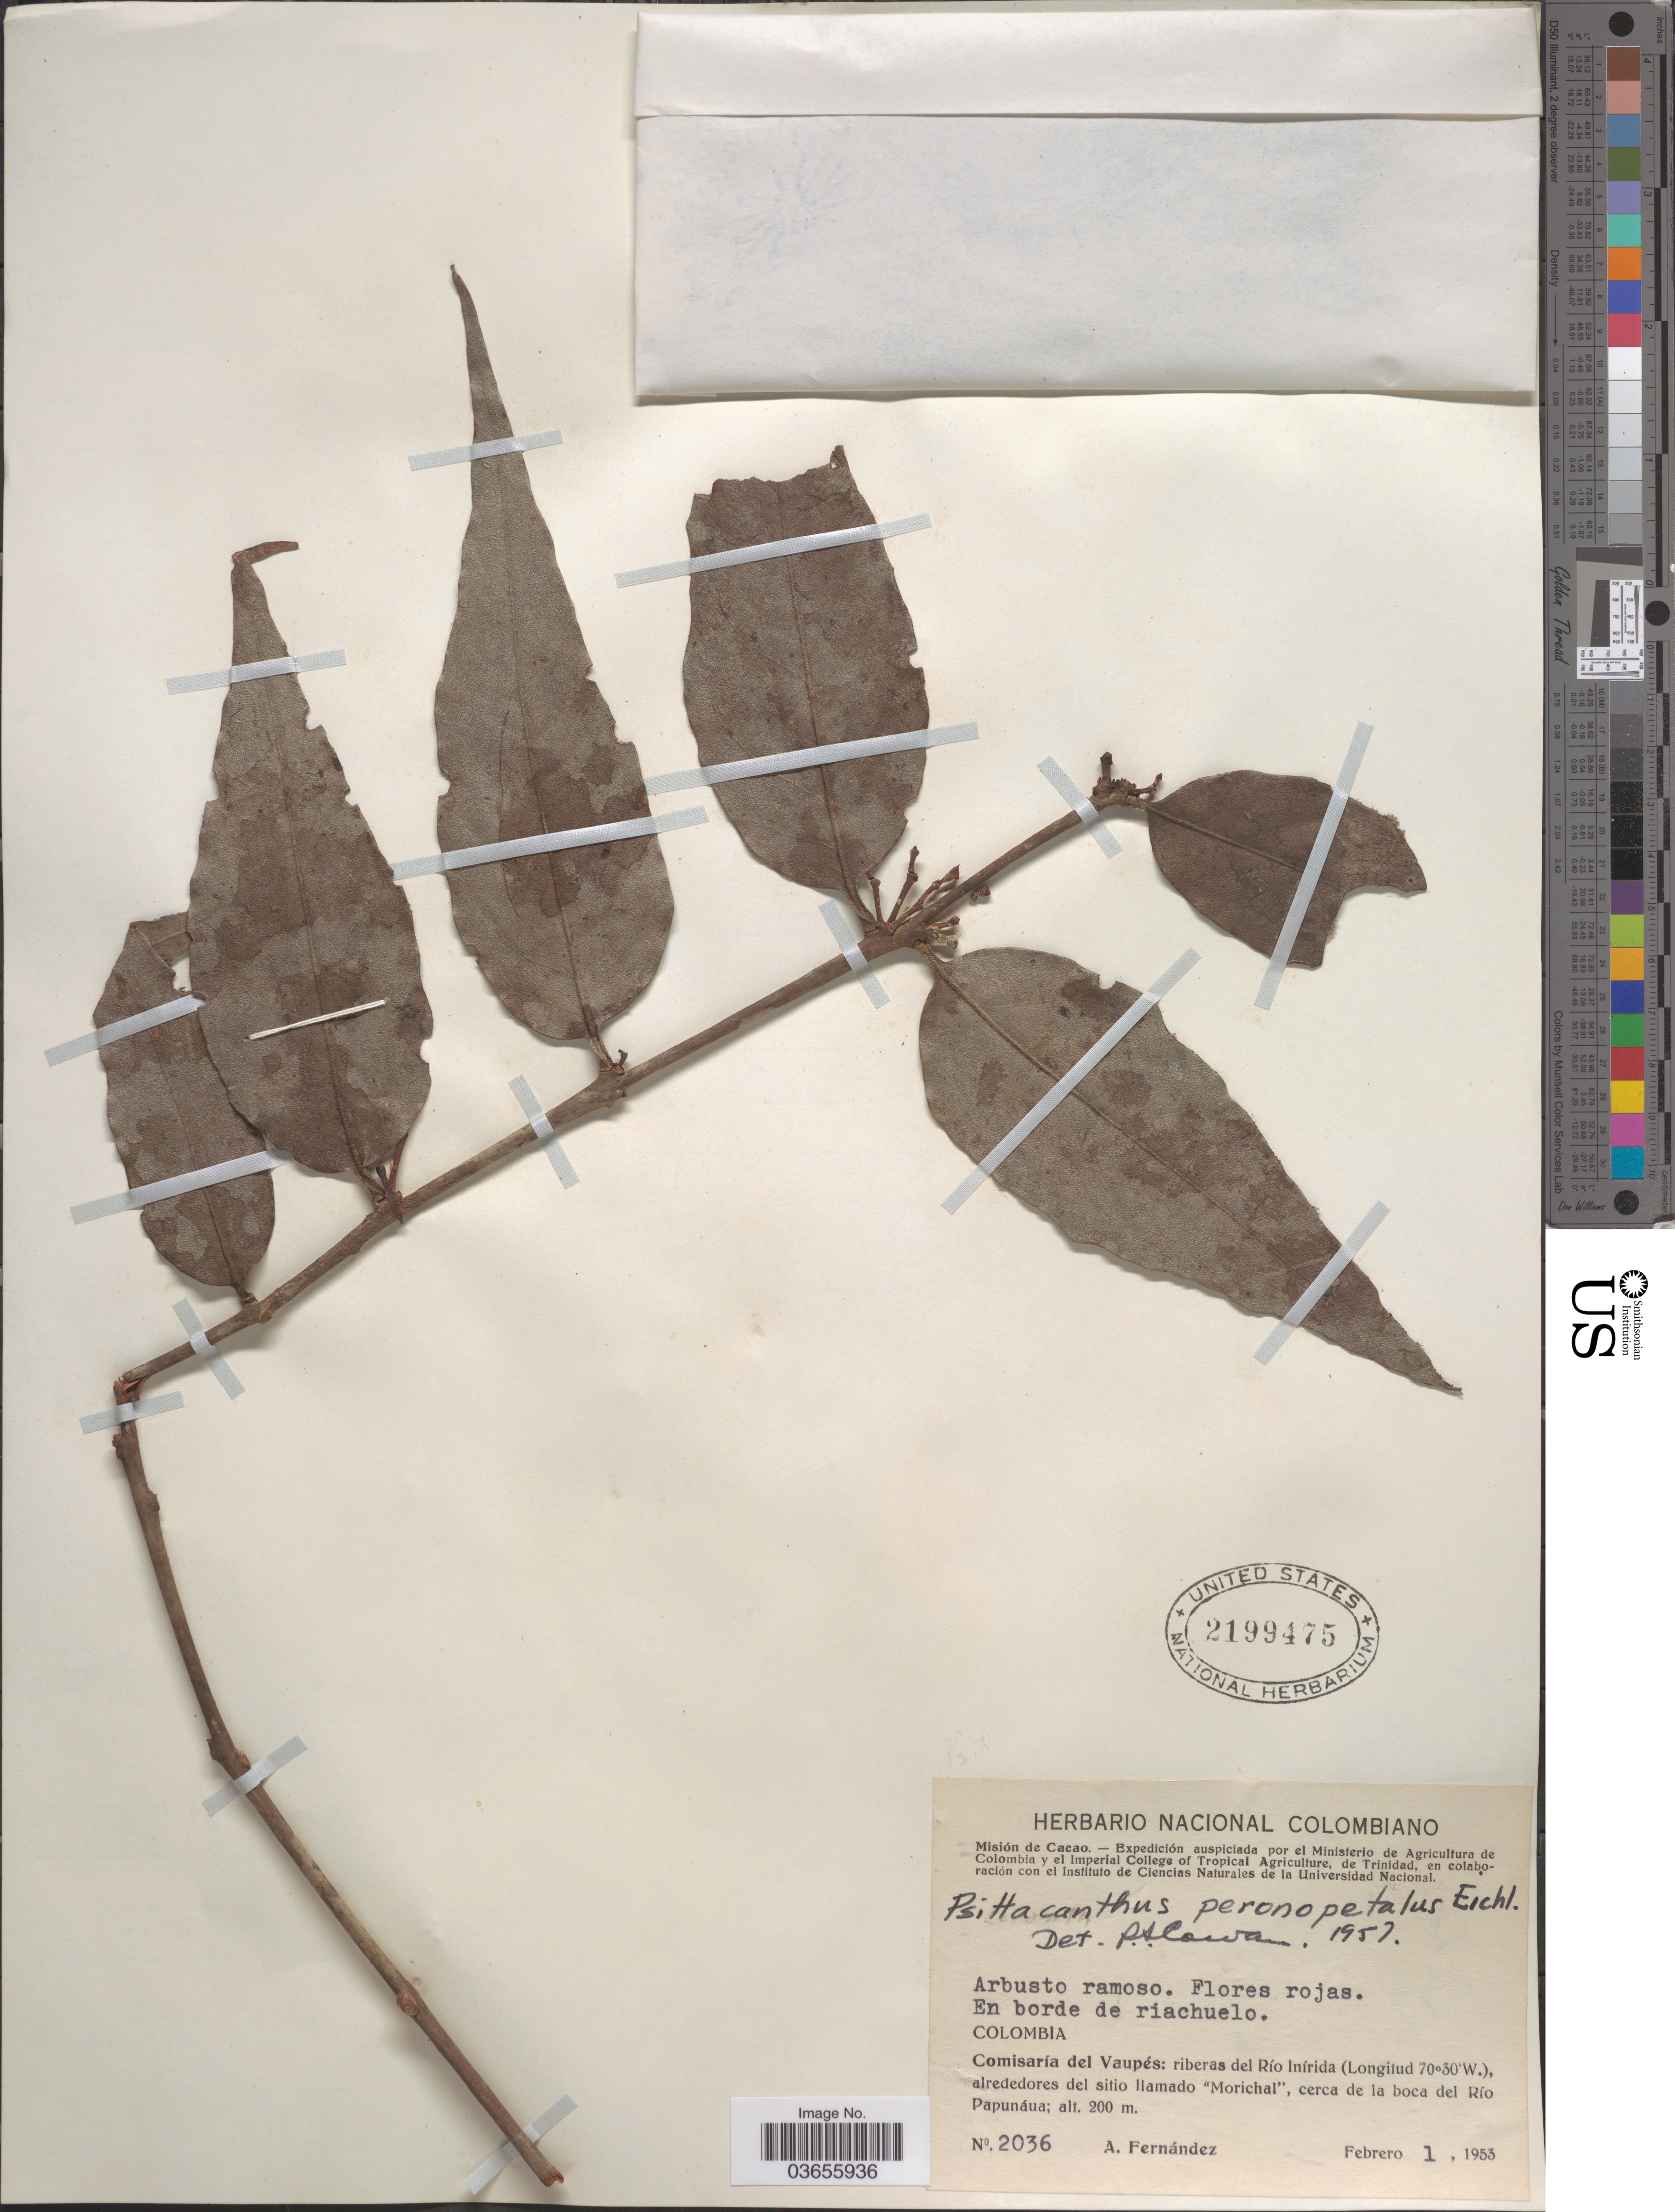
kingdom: Plantae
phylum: Tracheophyta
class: Magnoliopsida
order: Santalales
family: Loranthaceae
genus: Psittacanthus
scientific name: Psittacanthus peronopetalus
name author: Eichler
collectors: A. Fernández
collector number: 2036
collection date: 1953-02-01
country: Colombia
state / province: Vaupés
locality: Comisaría del Vaupés: riberas del Río Inírida, alrededores del sitio llamado "Morichal", cerca de la boca del Río Papunáua. En borde de riachuelo.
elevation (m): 200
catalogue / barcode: US 2199475